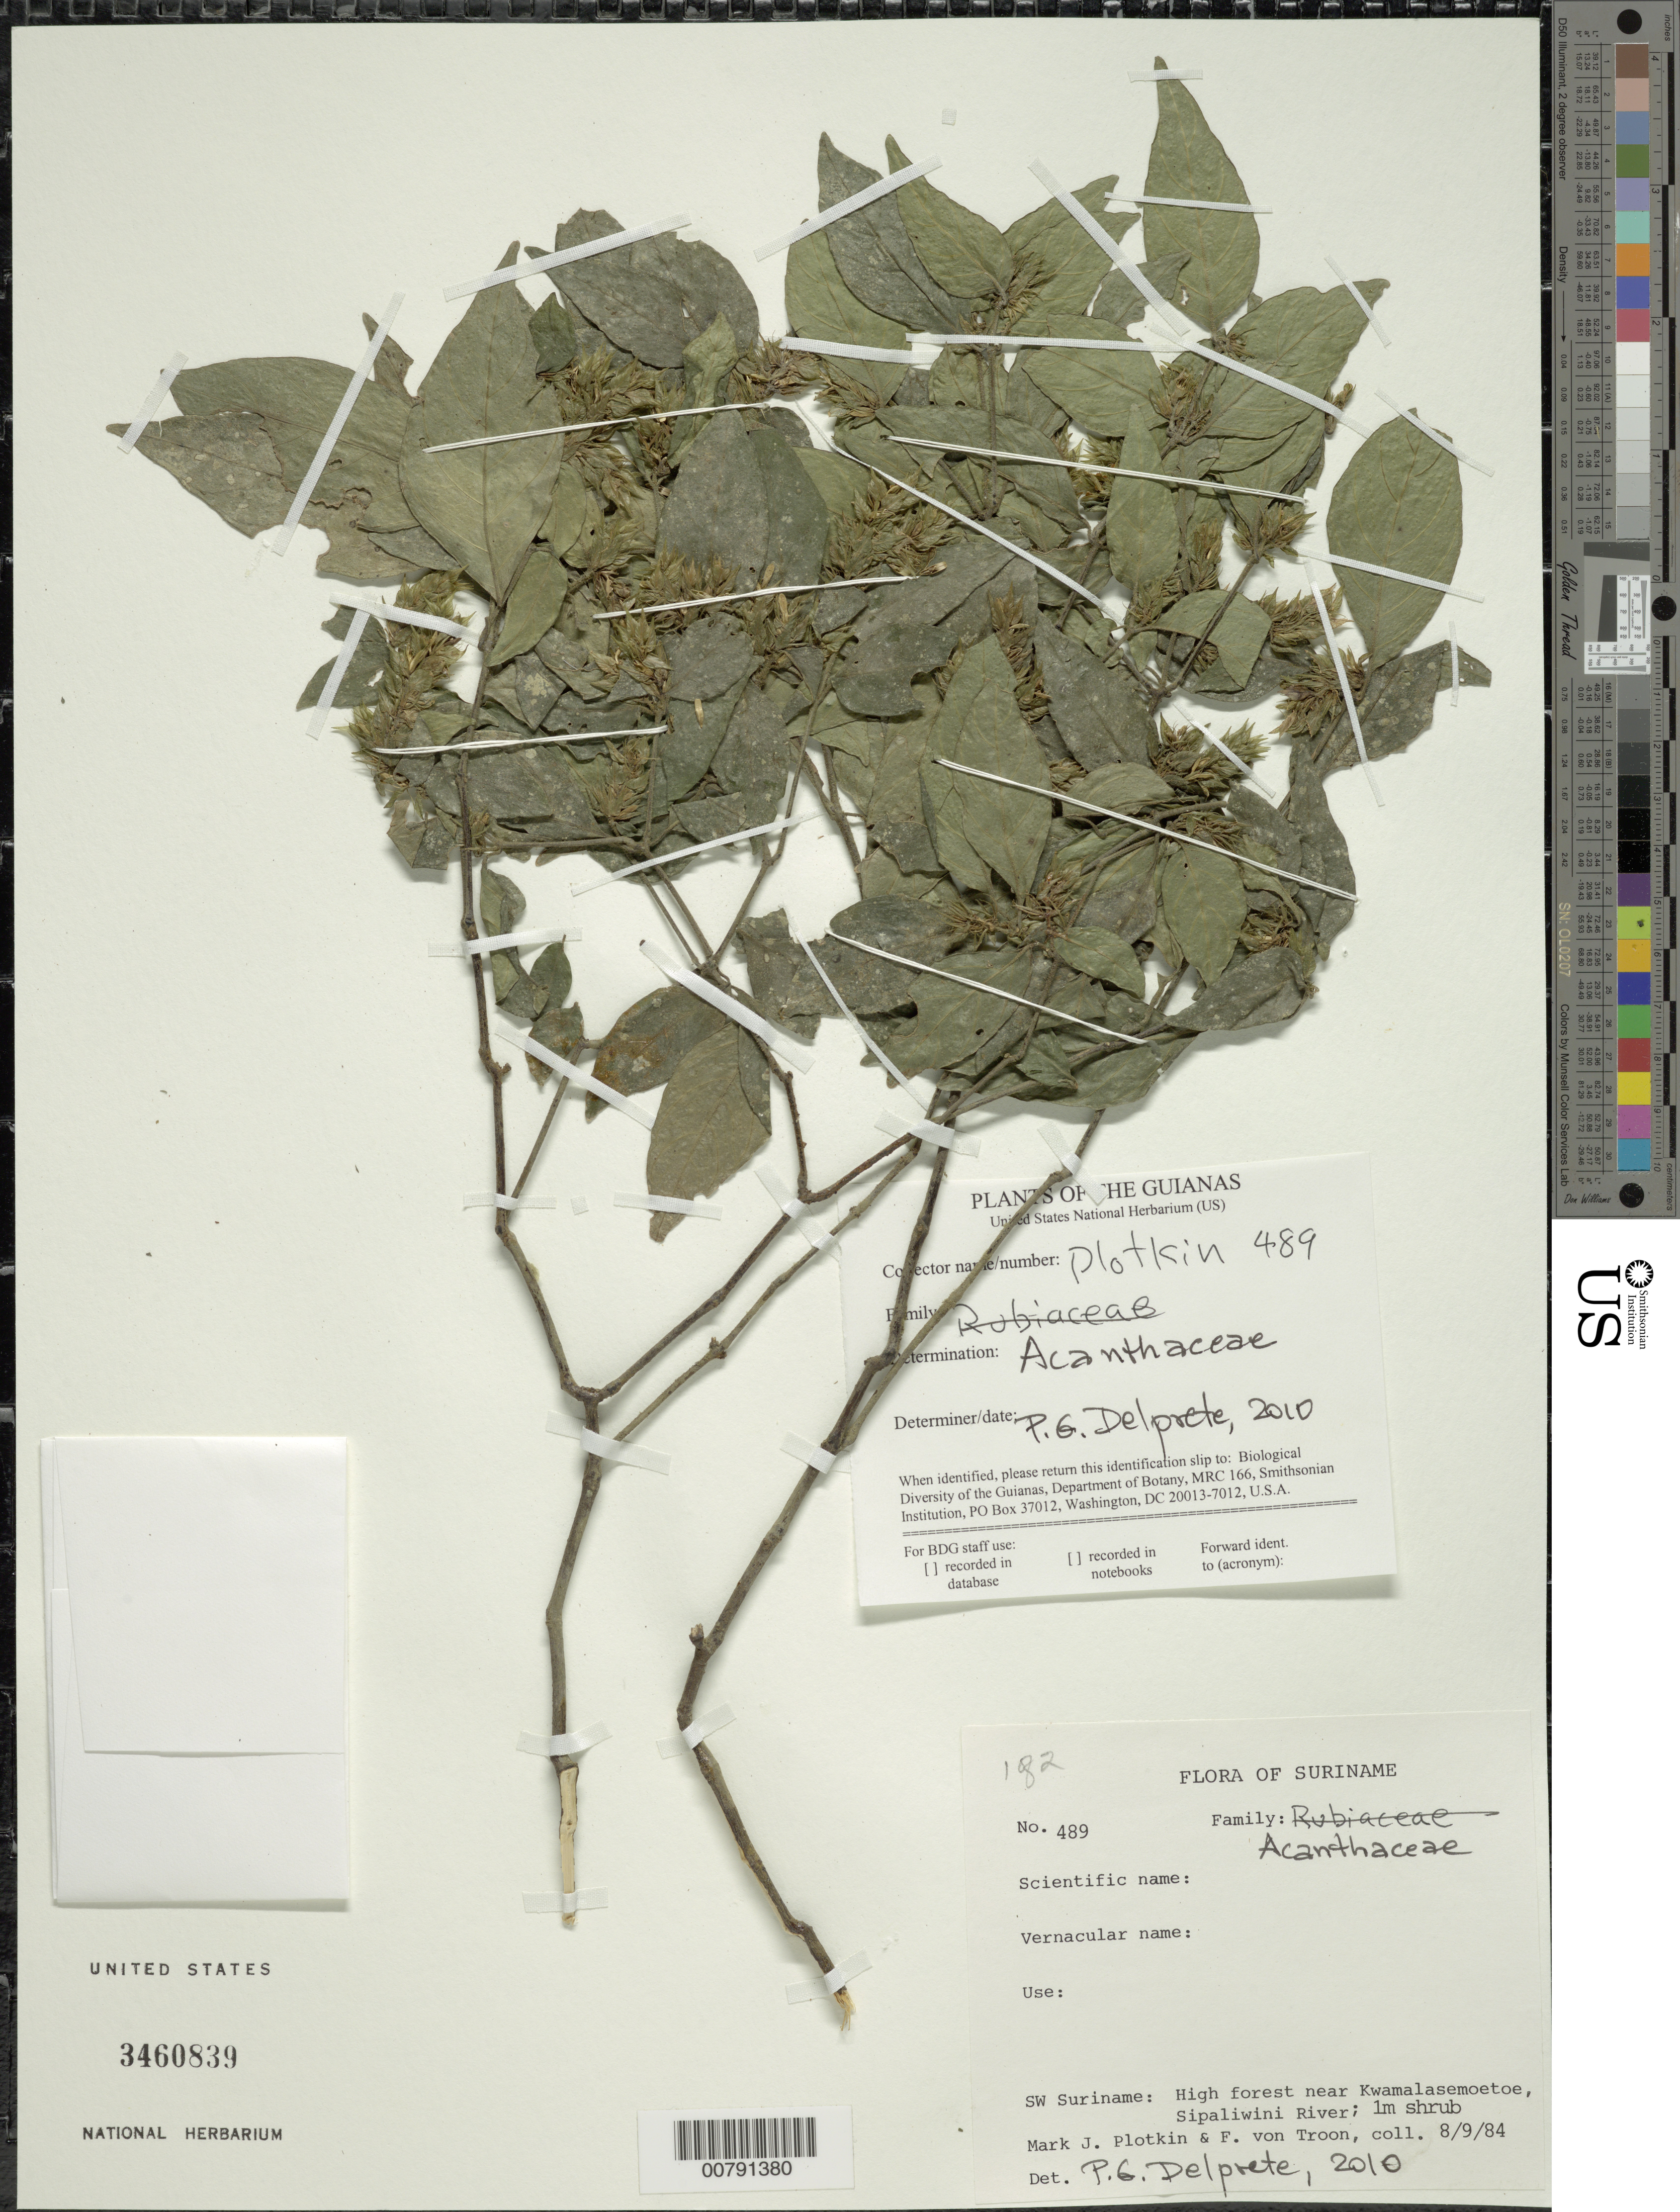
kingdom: Plantae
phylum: Tracheophyta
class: Magnoliopsida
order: Lamiales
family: Acanthaceae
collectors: M. Plotkin & F. Troon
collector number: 489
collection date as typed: Transcribed d/m/y: 8/9/84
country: Suriname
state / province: Sipaliwini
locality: The Guianas. SW Suriname: High forest near Kwamalasemoetoe, Sipaliwini River.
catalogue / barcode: US 3460839